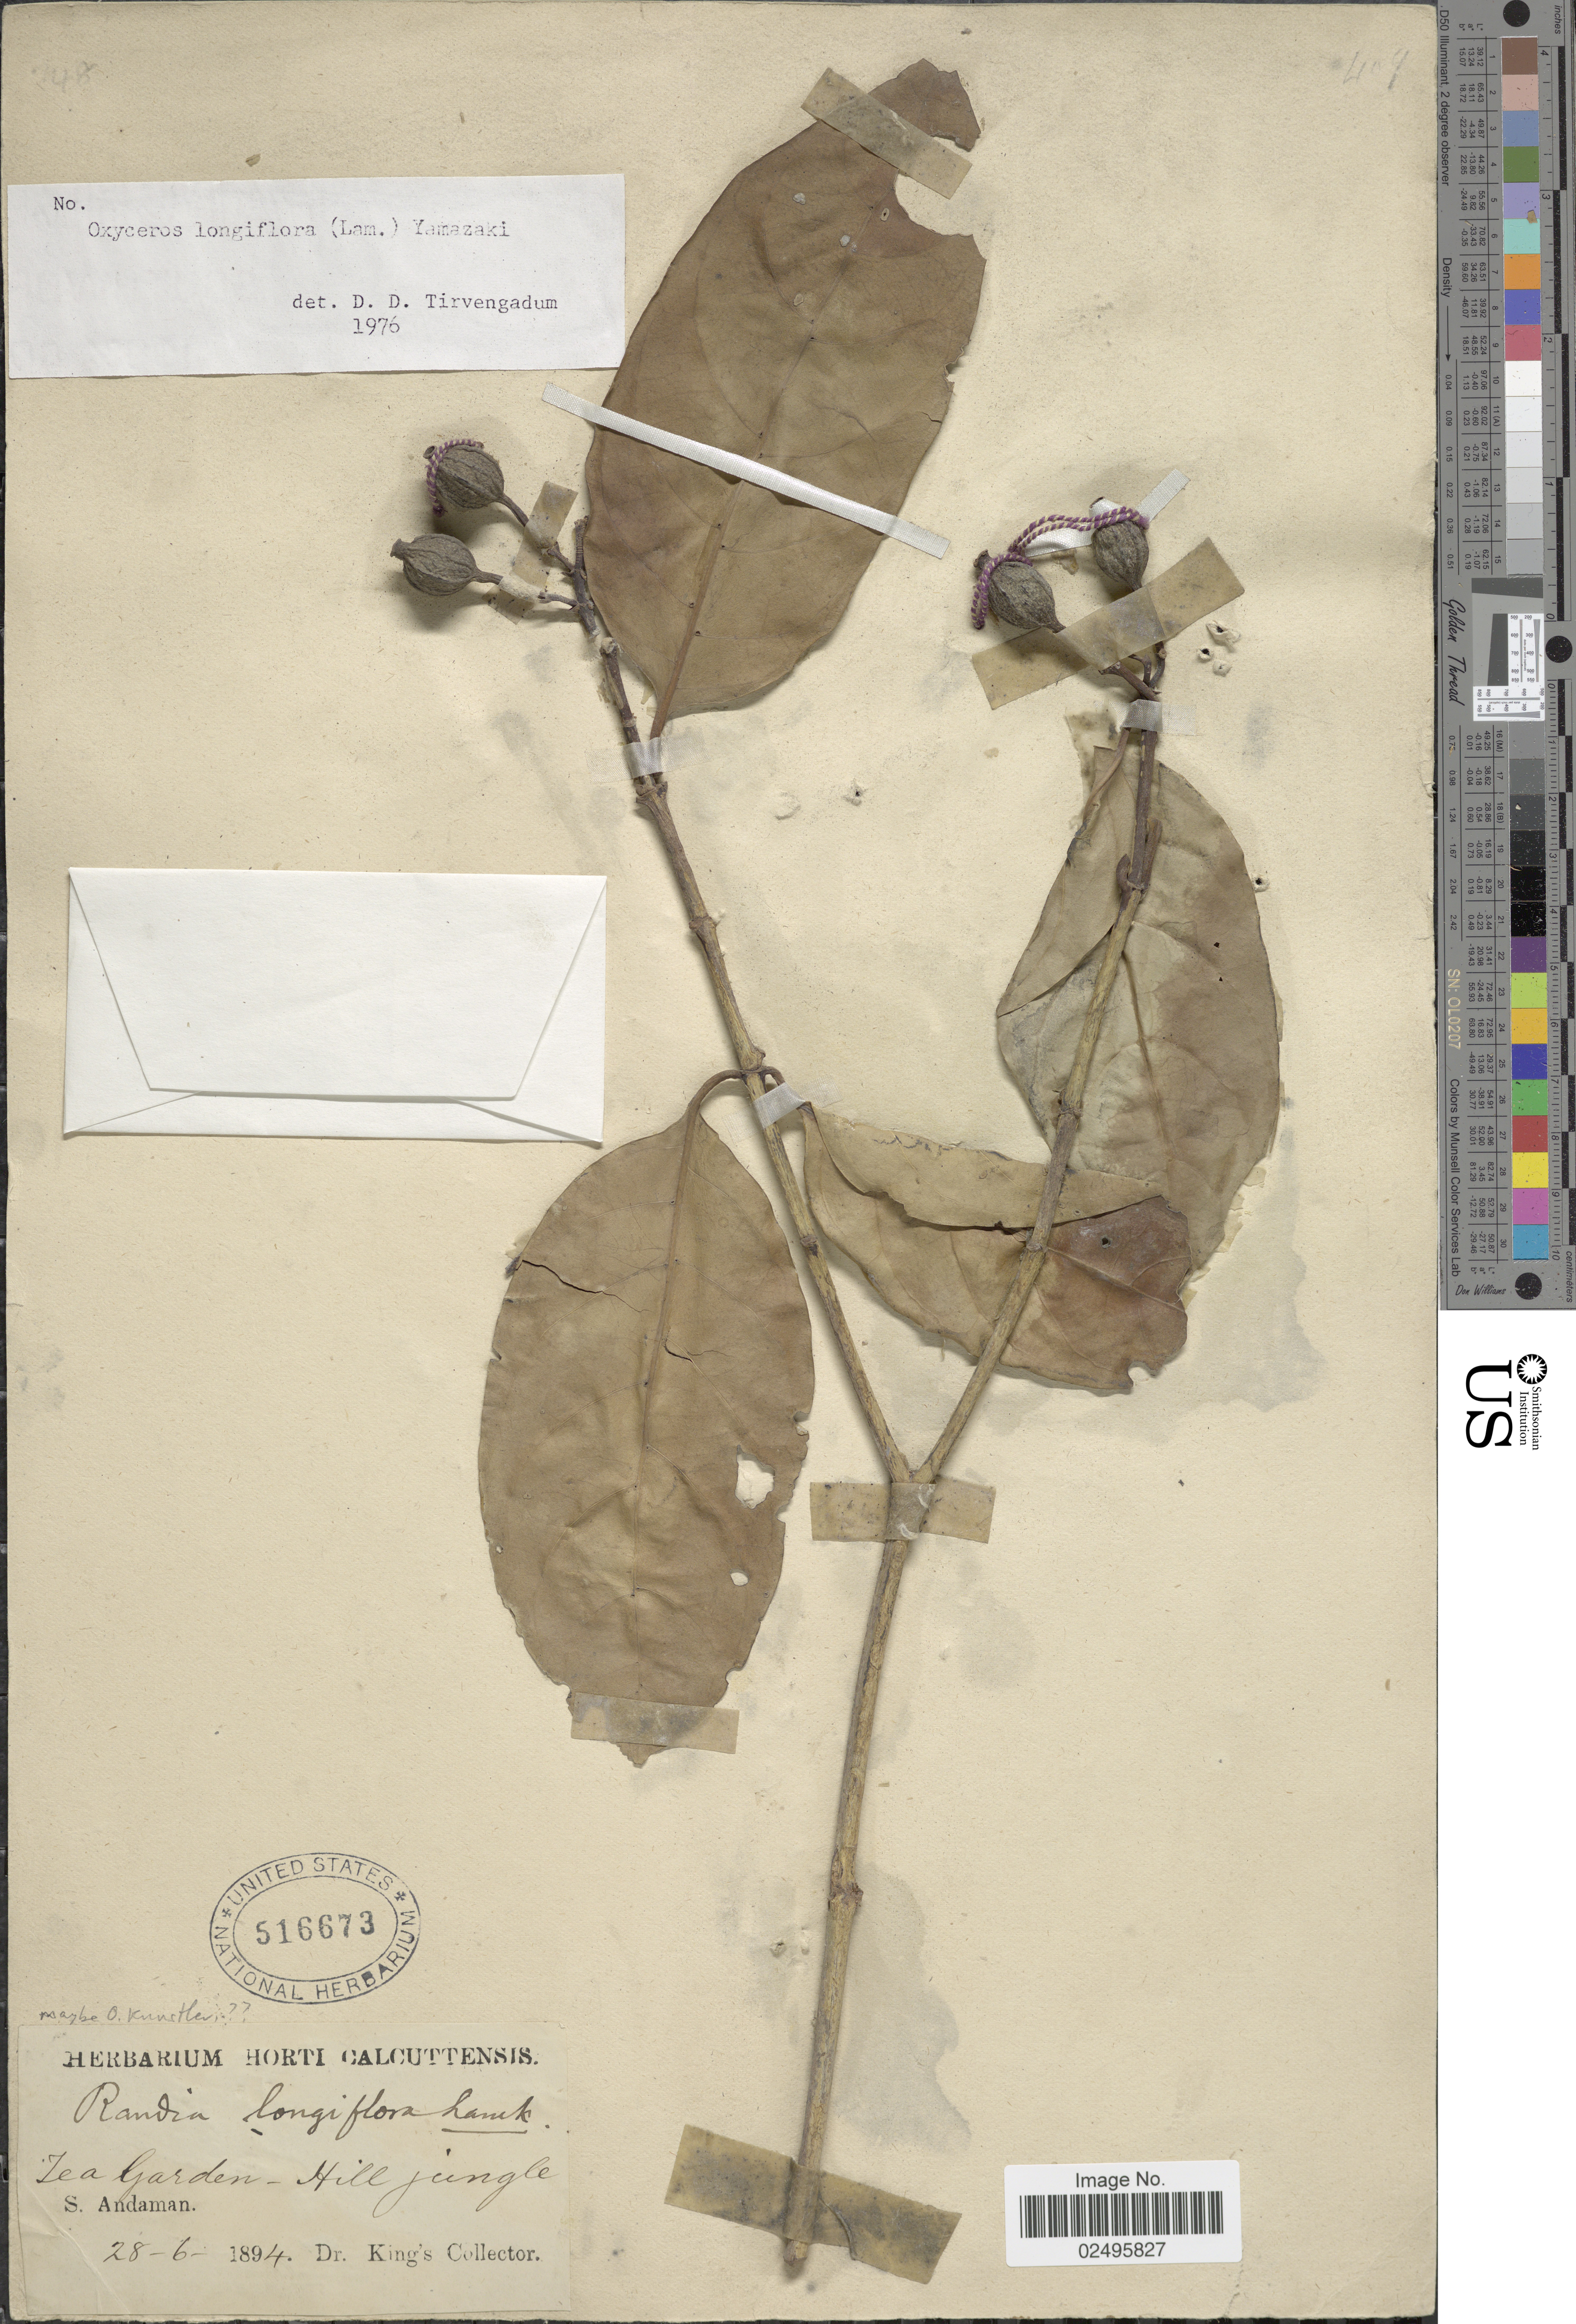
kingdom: Plantae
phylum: Tracheophyta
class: Magnoliopsida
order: Gentianales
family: Rubiaceae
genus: Oxyceros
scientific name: Oxyceros kunstleri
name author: (King & Gamble) Tirveng.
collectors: Dr. King's collector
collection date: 1894-06-28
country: India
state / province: Andaman and Nicobar Islands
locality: Tea Garden - Hill jungle. S. Andaman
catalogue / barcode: US 516673